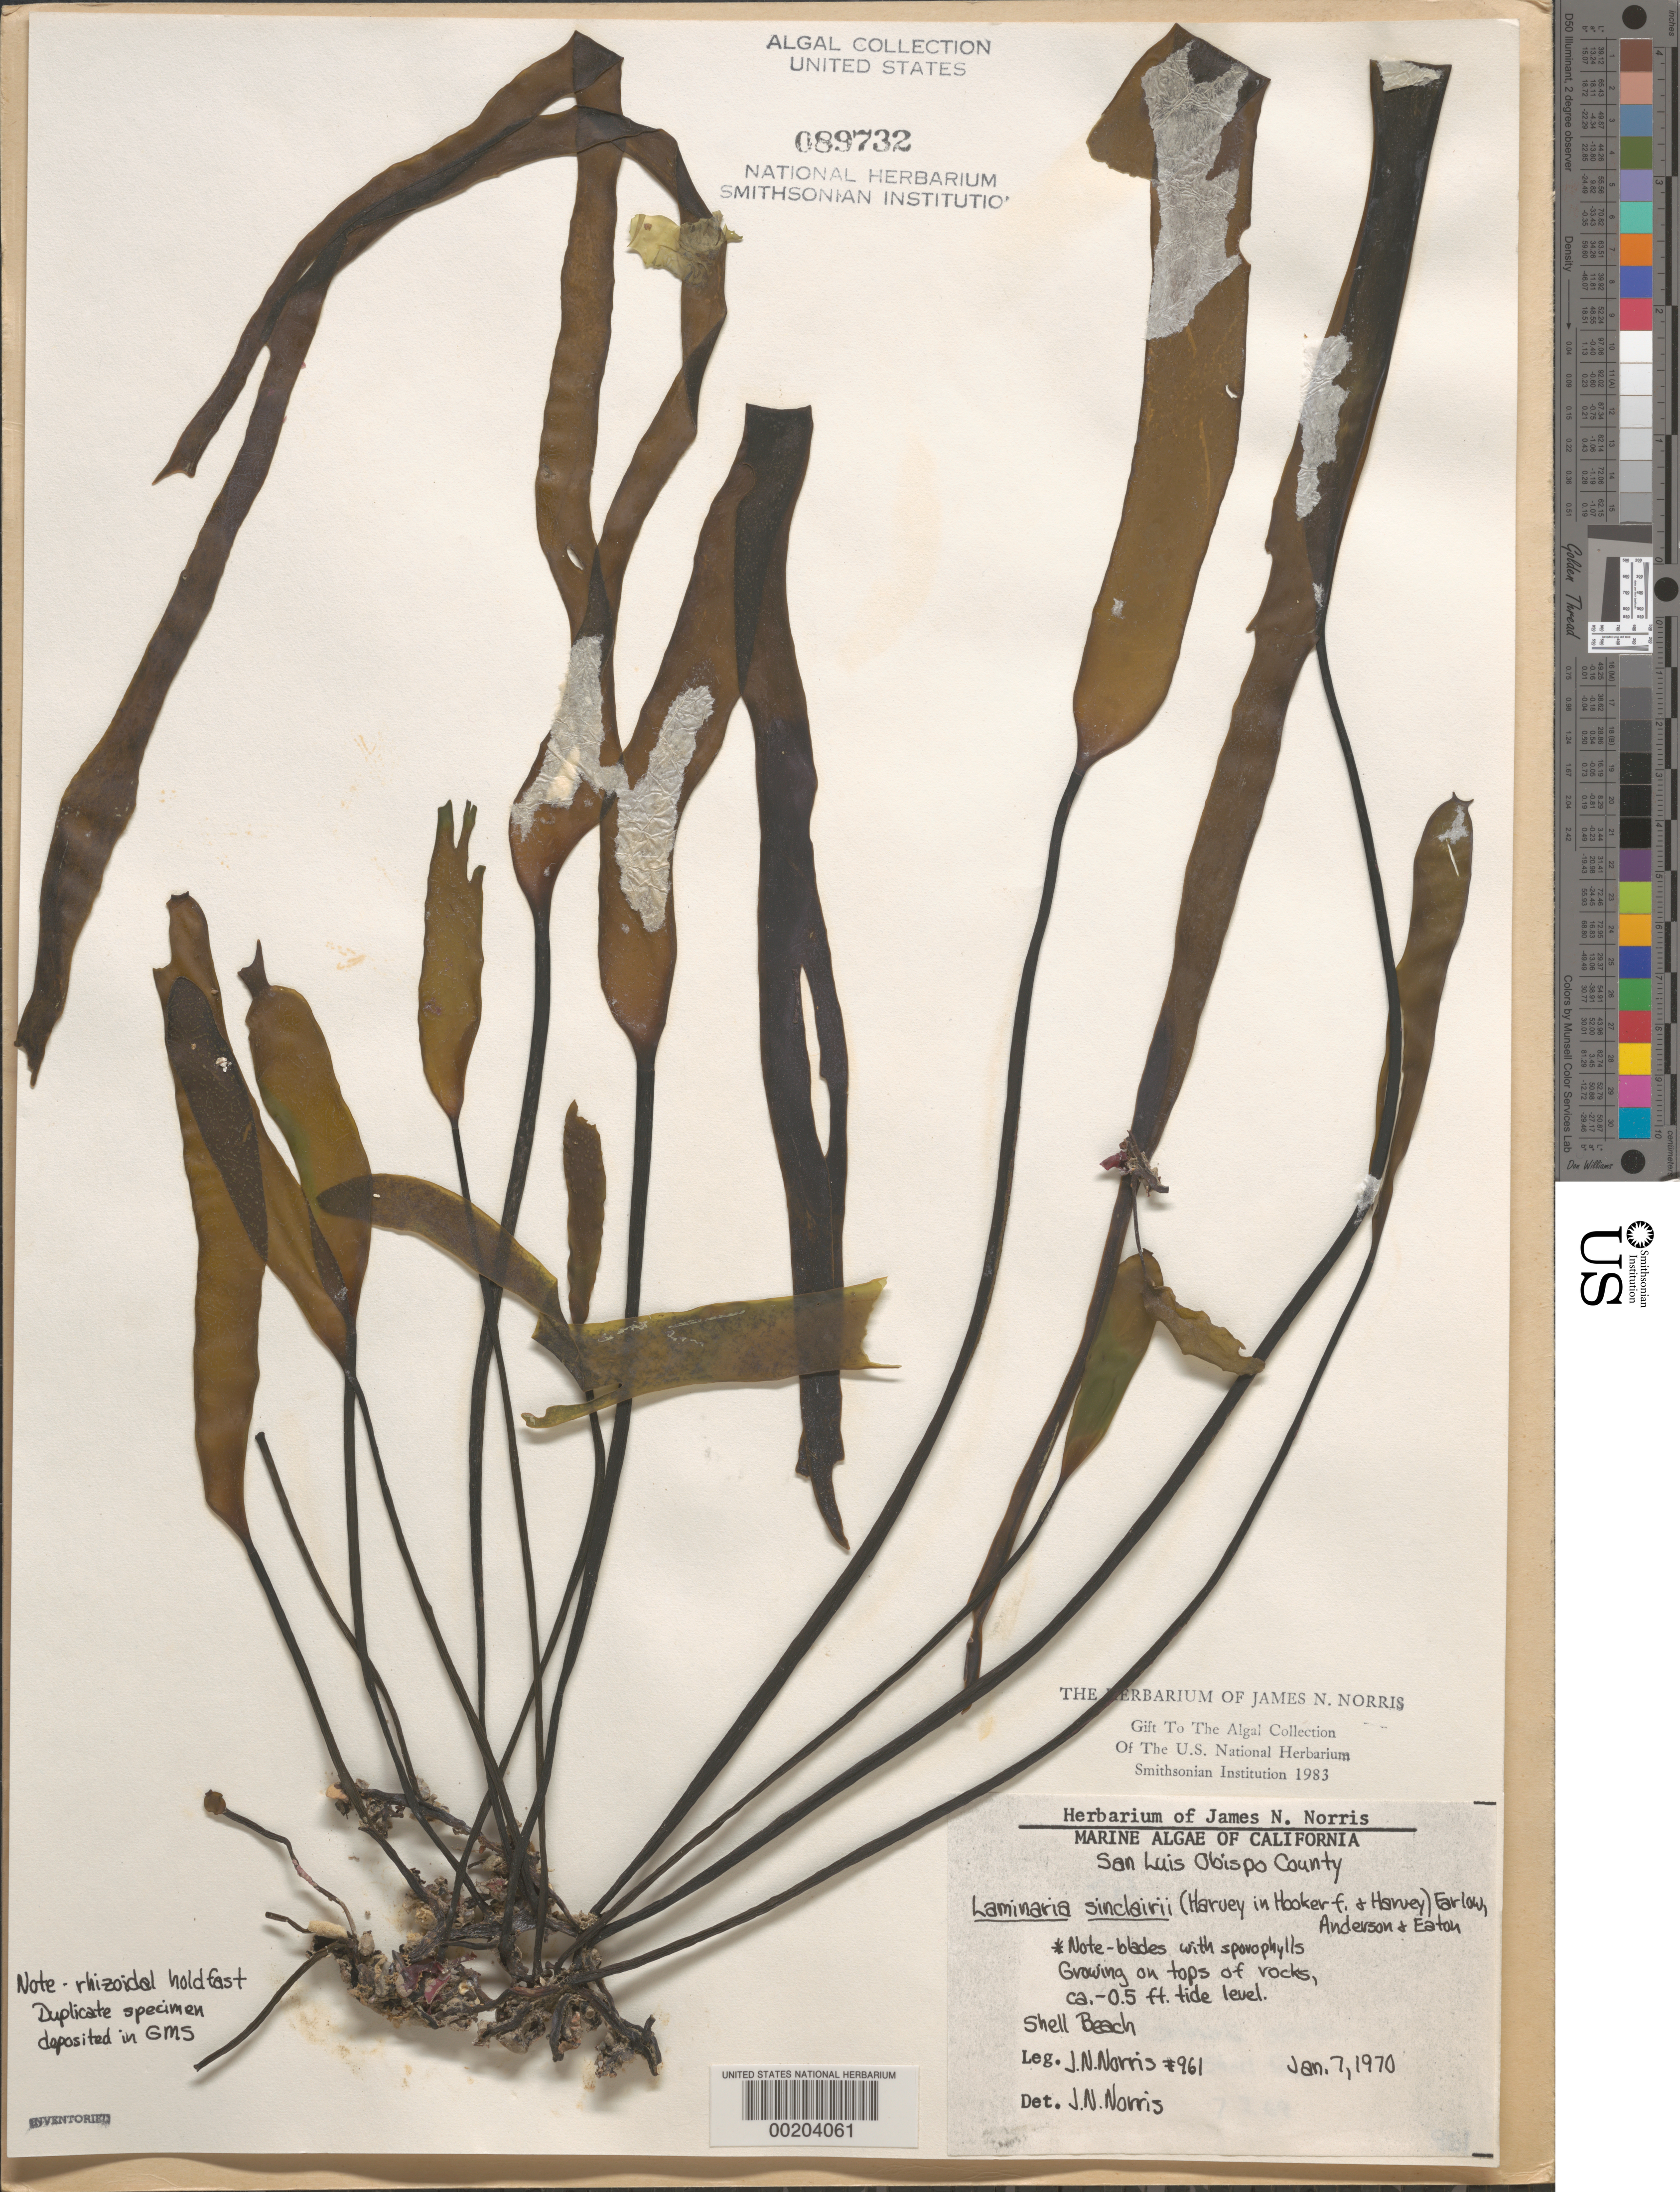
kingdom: Chromista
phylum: Ochrophyta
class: Phaeophyceae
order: Laminariales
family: Laminariaceae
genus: Laminaria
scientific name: Laminaria sinclairii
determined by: Norris, James N.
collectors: J. N. Norris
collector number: JN-961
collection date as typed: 07 Jan 1970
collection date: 1970-01-07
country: United States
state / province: California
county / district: San Luis Obispo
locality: Shell Beach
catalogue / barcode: US 89732